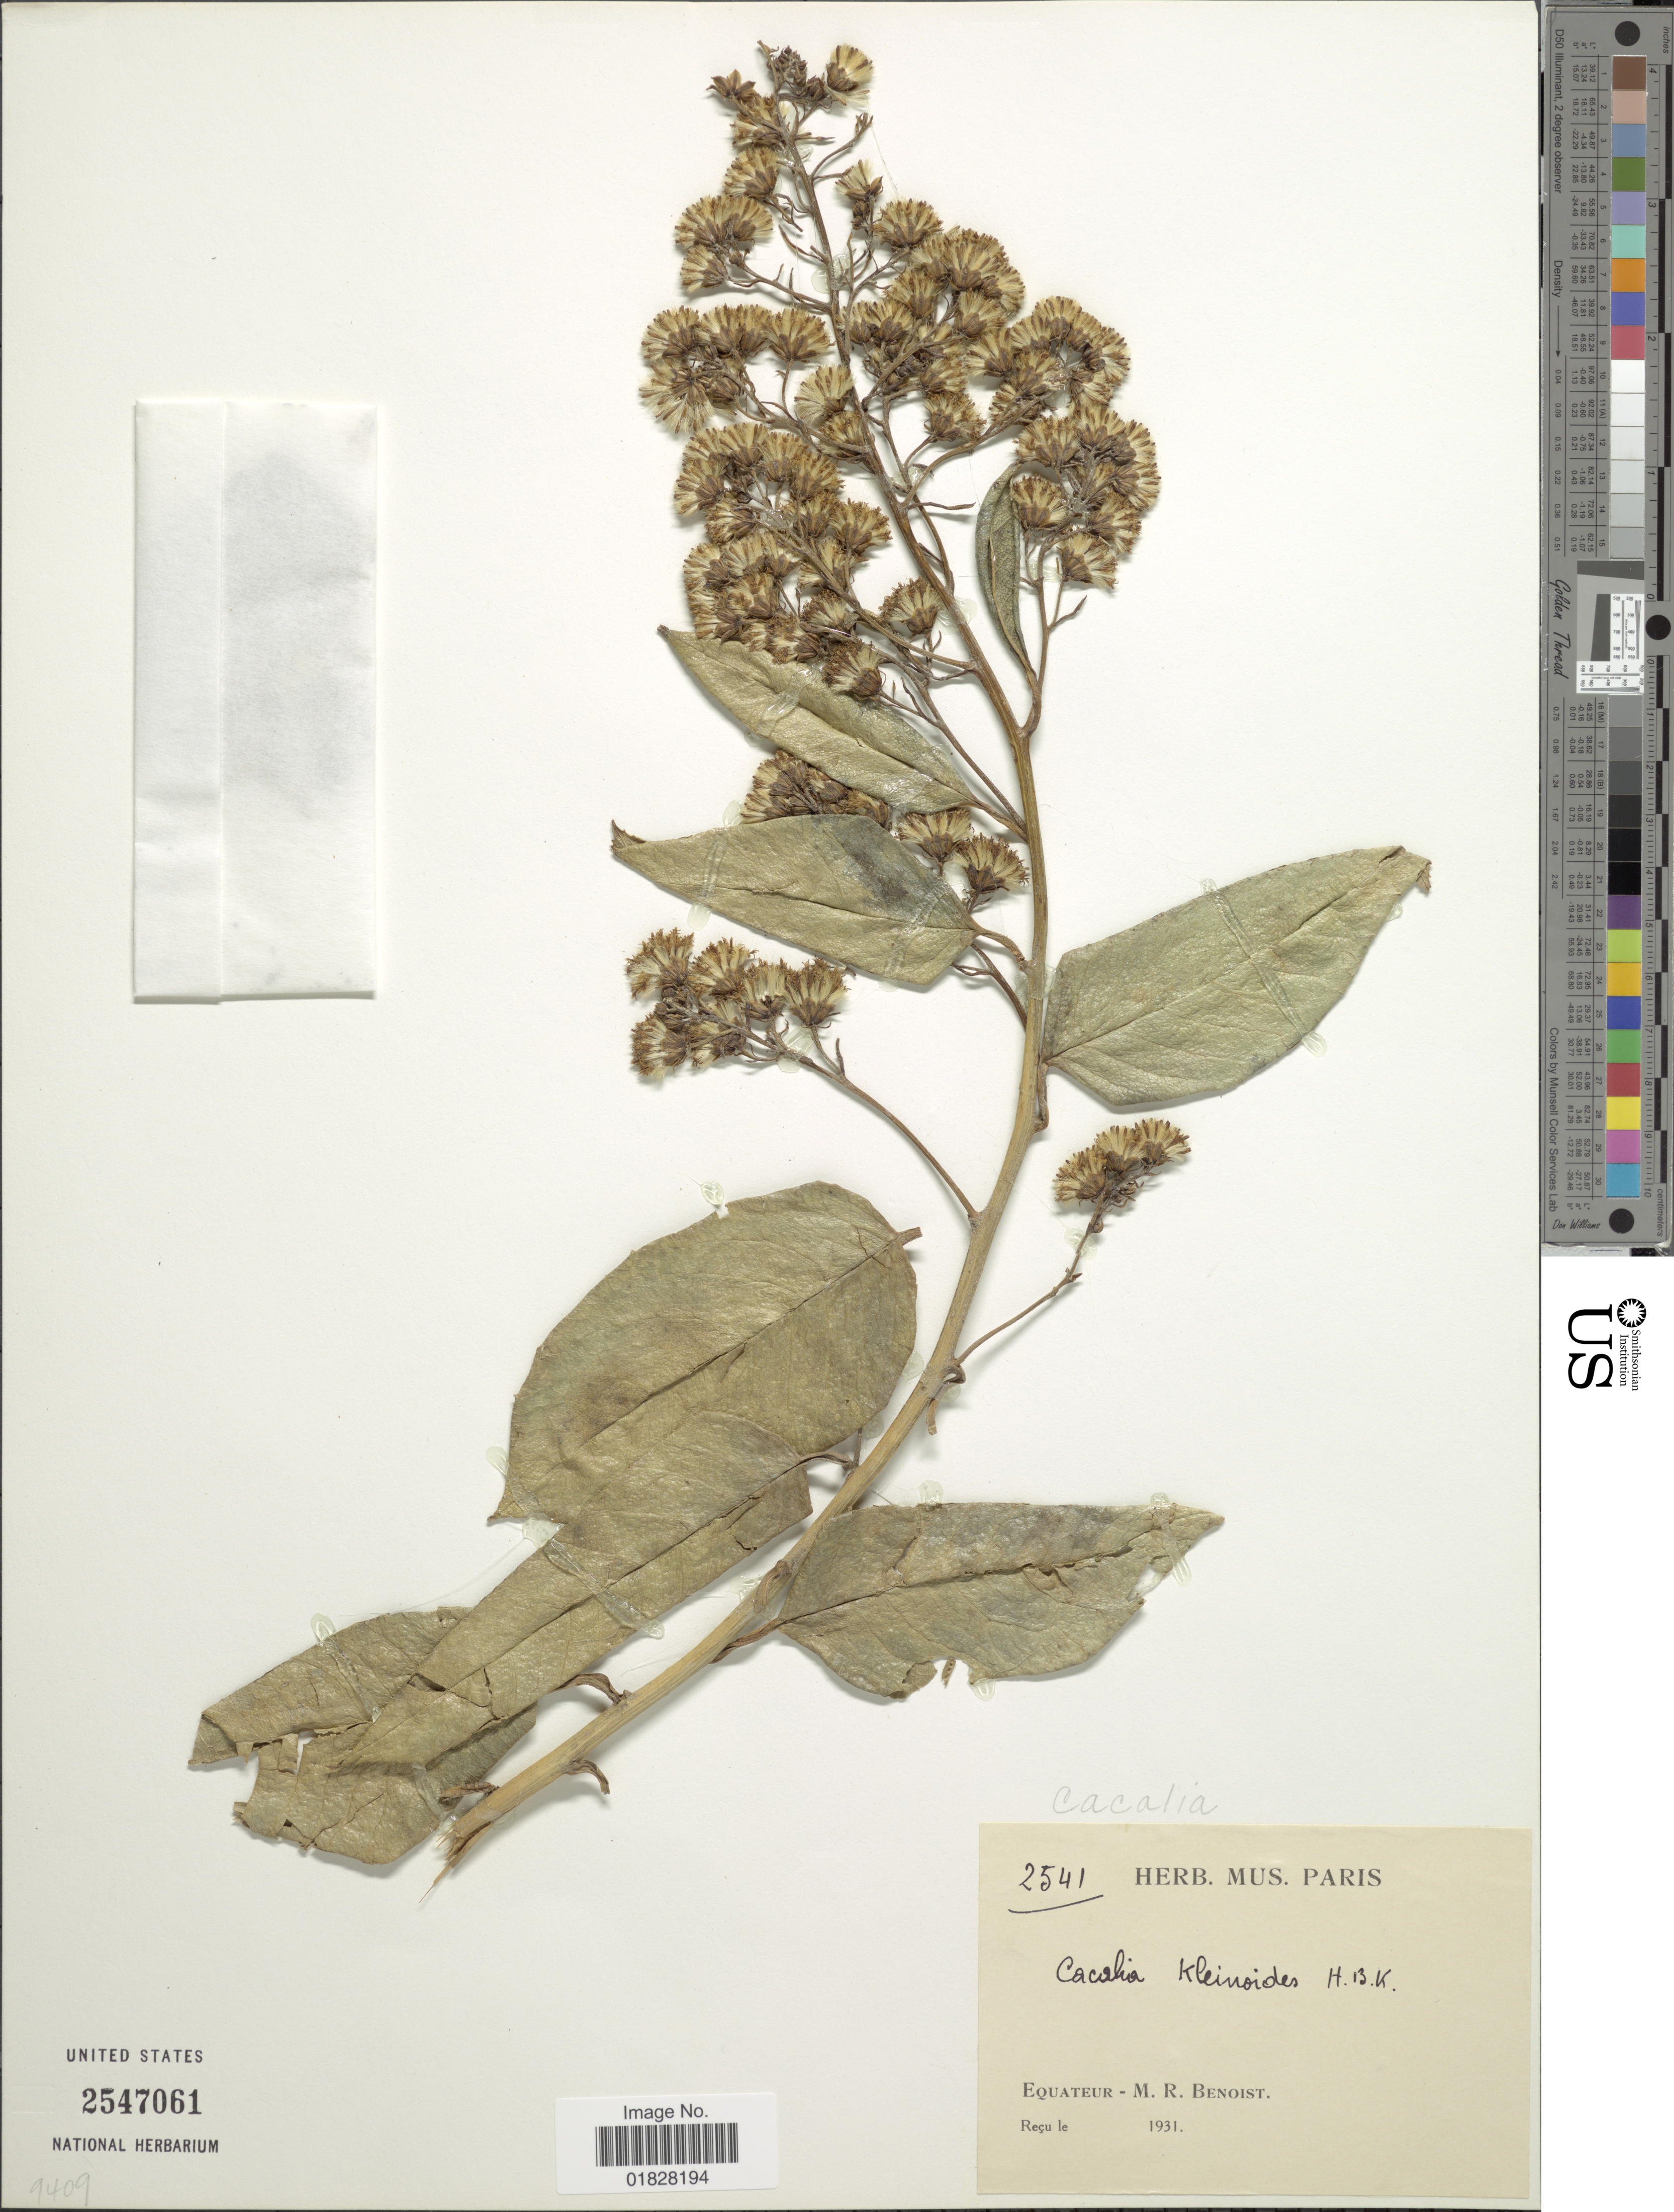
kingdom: Plantae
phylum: Tracheophyta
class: Magnoliopsida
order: Asterales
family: Asteraceae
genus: Dendrophorbium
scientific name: Dendrophorbium kleinioides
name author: (Kunth) B. Nord.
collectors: R. Benoist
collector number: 2541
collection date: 1931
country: Ecuador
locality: Equateur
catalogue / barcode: US 2547061